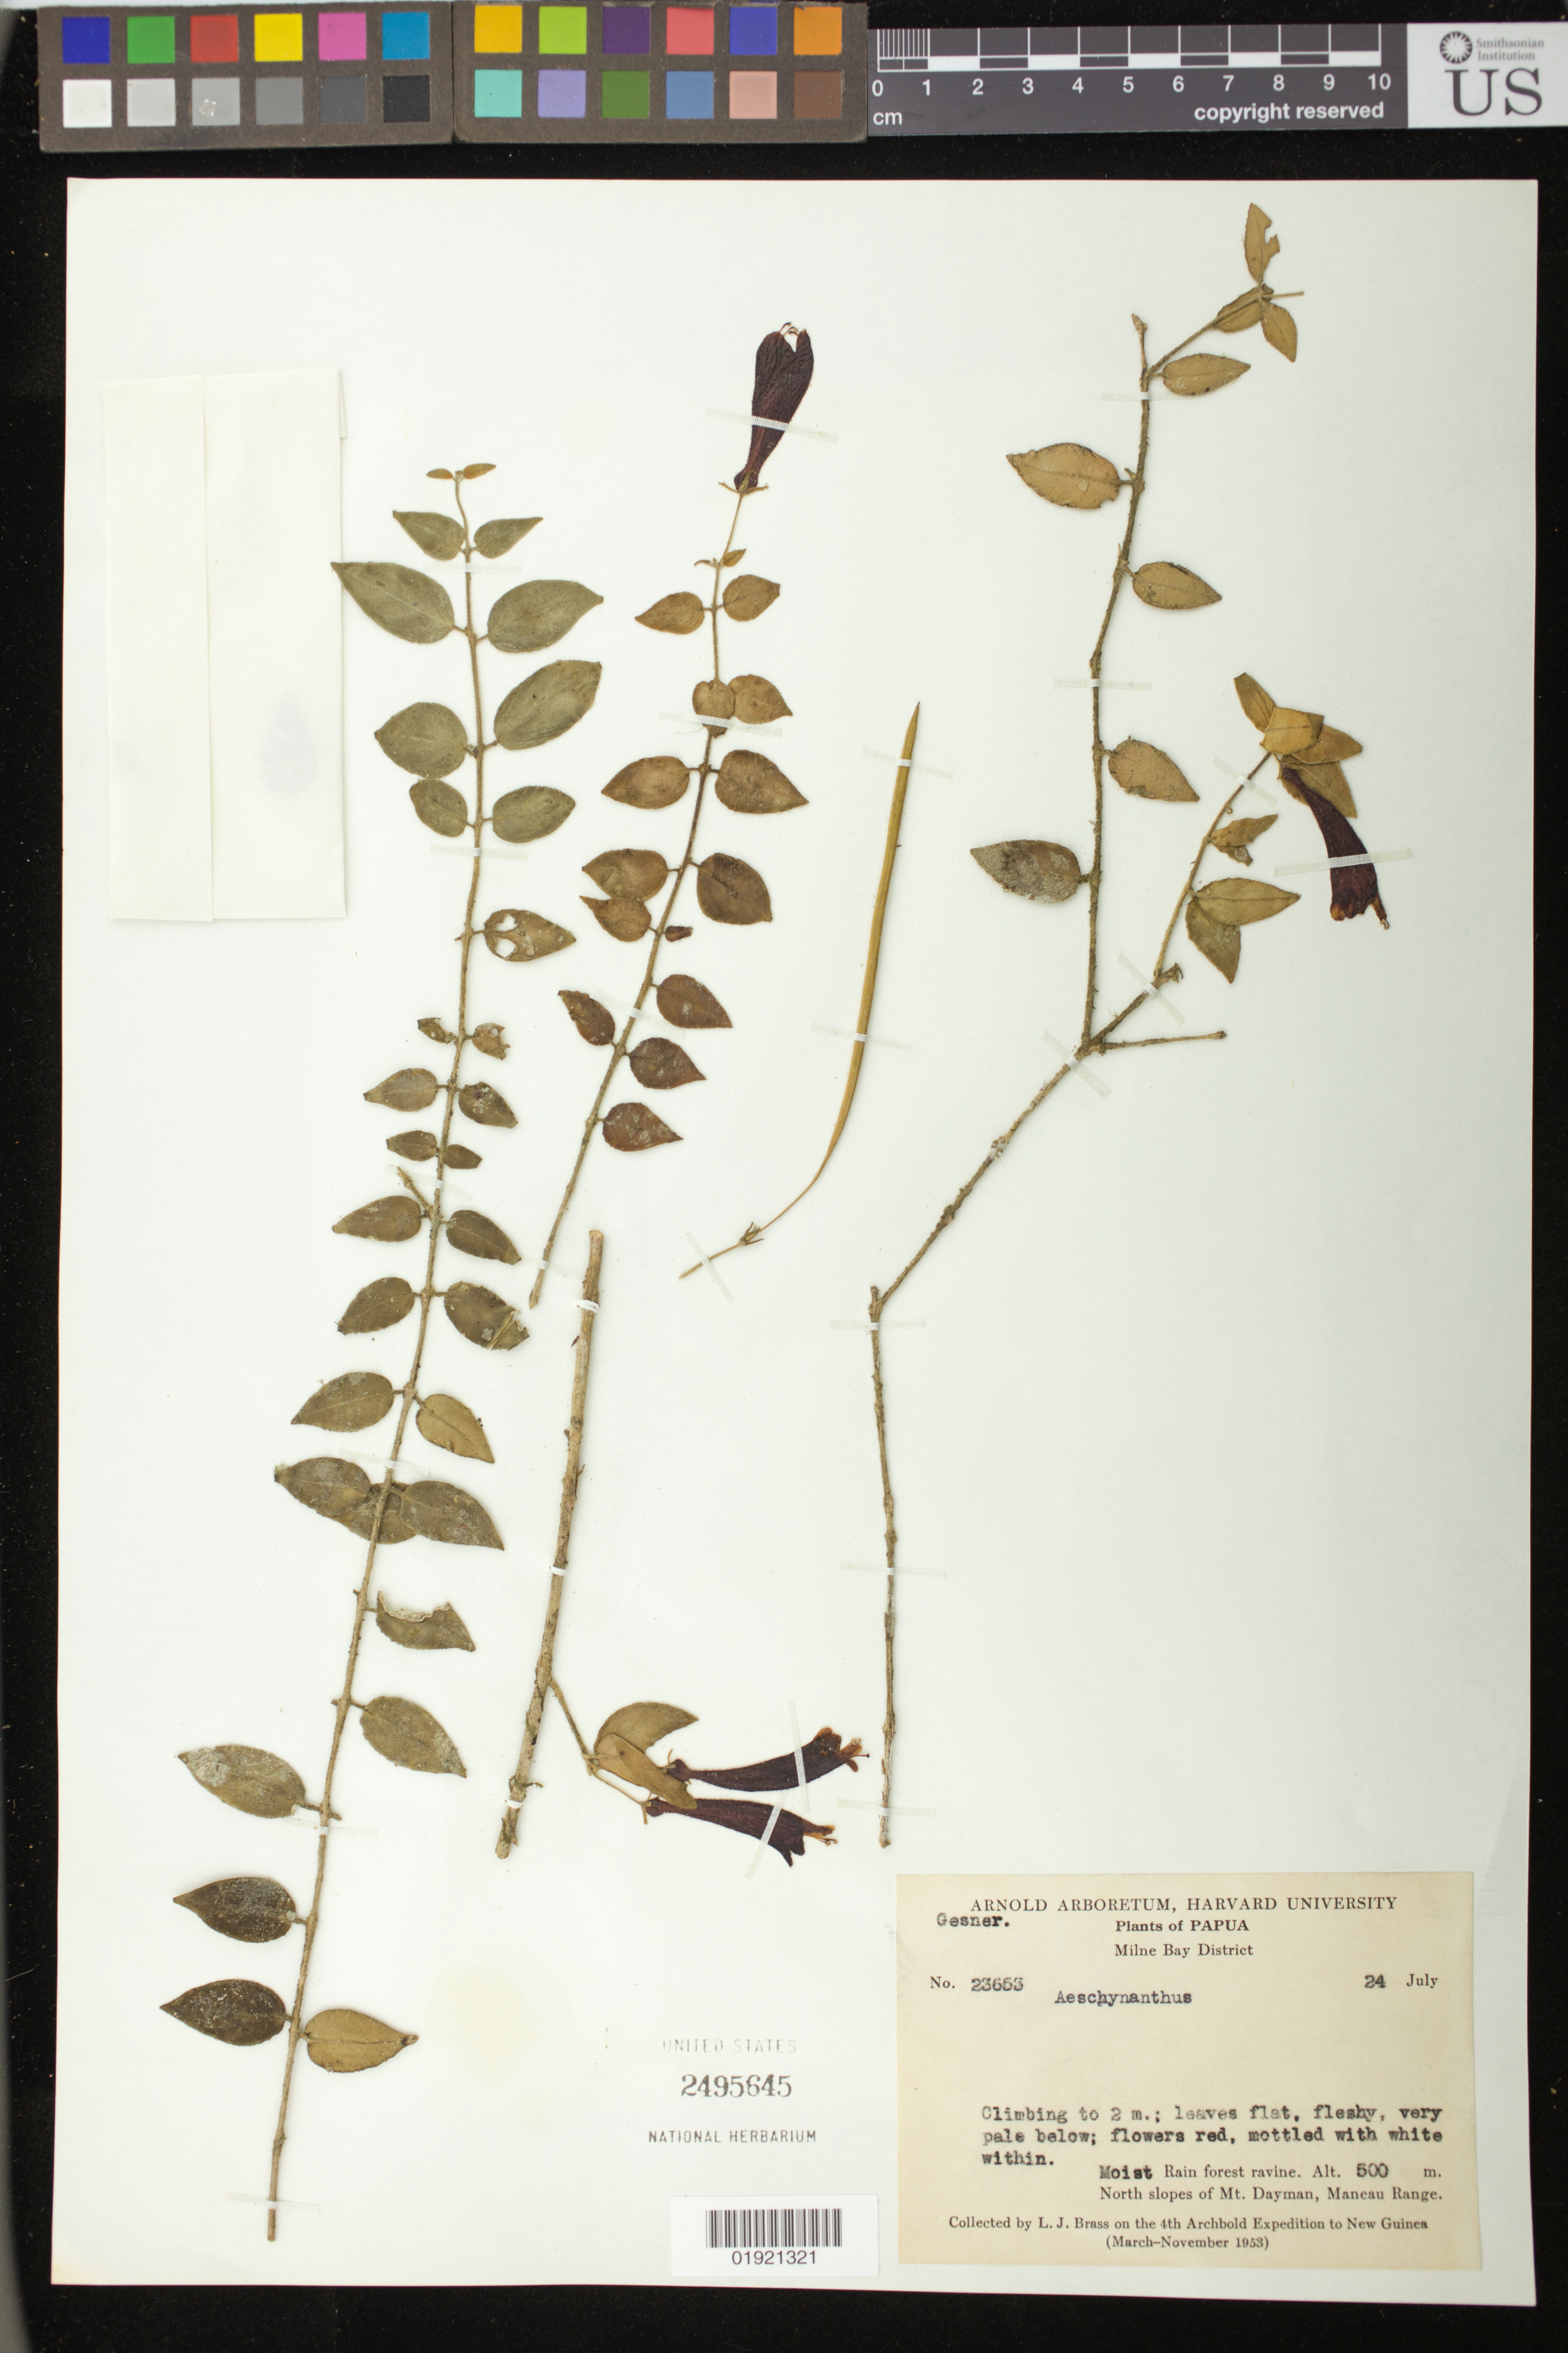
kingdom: Plantae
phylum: Tracheophyta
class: Magnoliopsida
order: Lamiales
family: Gesneriaceae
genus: Aeschynanthus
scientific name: Aeschynanthus sp.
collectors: L. J. Brass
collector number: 23653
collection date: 1953-07-24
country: Papua New Guinea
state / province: Milne Bay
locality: North slopes of Mt. Dayman, Maneau Range.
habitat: Moist rain forest ravine.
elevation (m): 500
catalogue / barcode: US 2495645